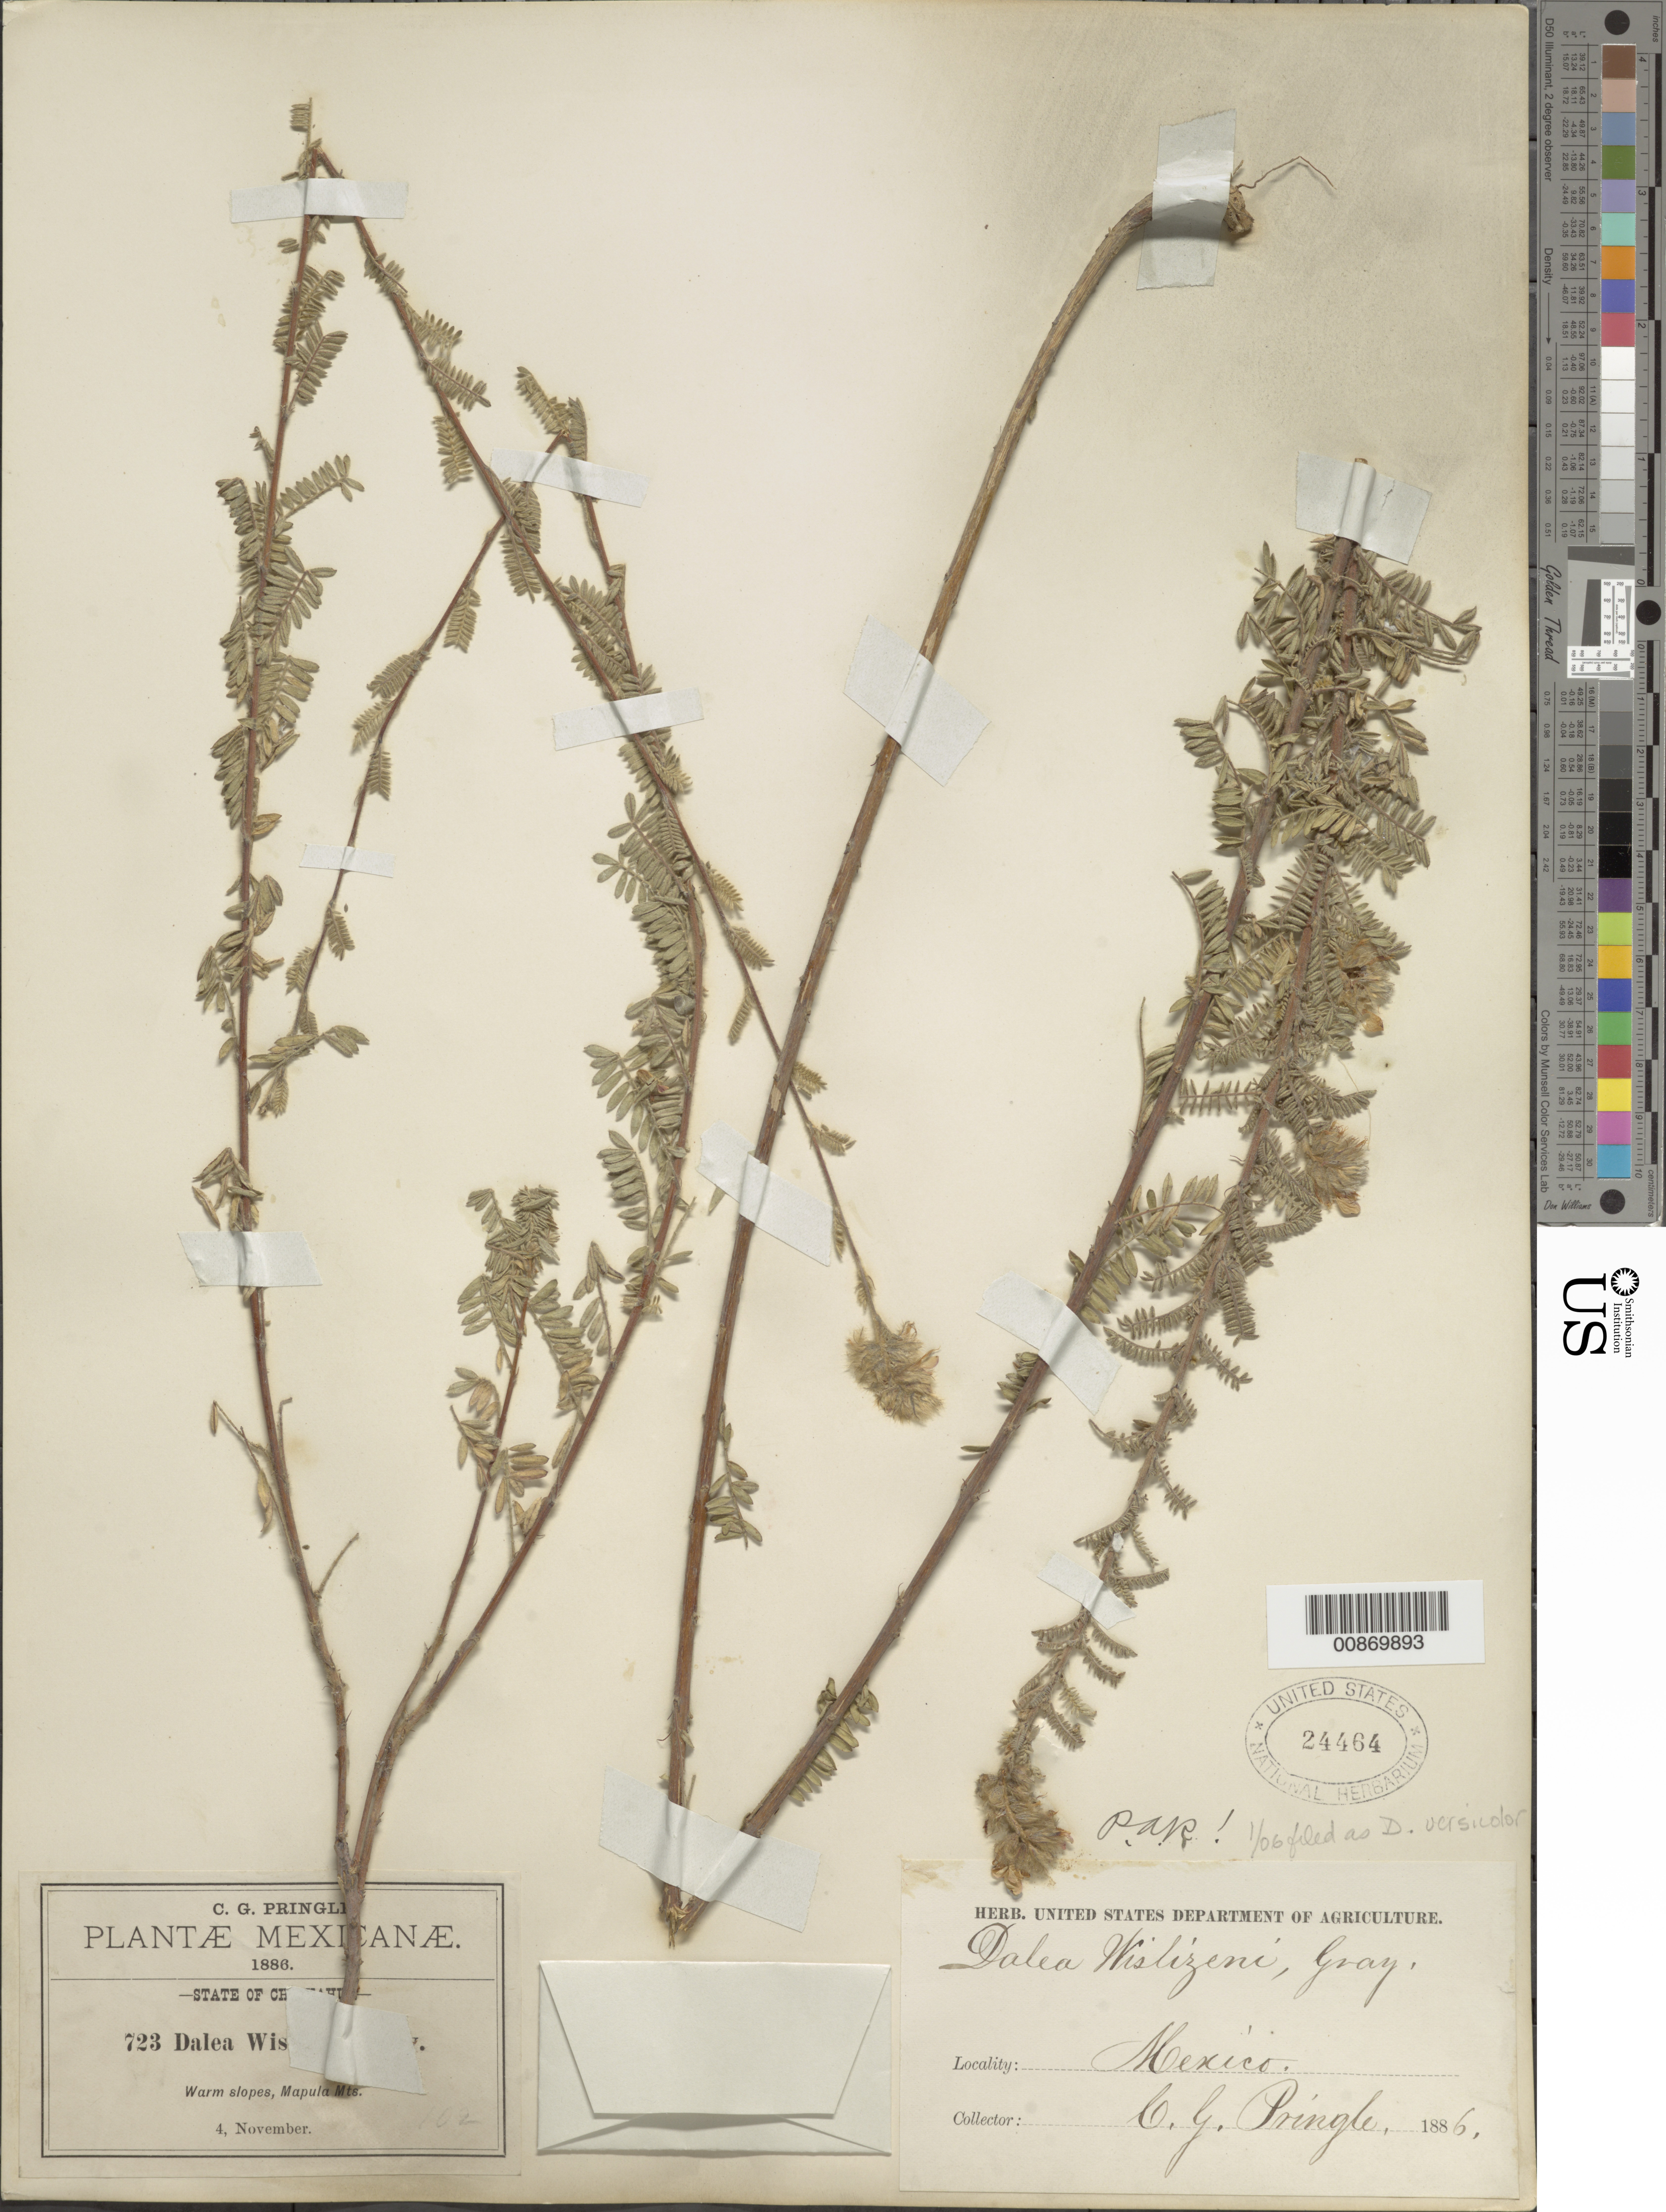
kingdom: Plantae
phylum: Tracheophyta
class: Magnoliopsida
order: Fabales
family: Fabaceae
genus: Dalea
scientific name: Dalea versicolor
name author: Zucc.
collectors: C. G. Pringle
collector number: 723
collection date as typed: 04 Nov 1886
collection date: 1886-11-04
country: Mexico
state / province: Chihuahua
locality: Mapula Mts., Chihuahua.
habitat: Warm slopes.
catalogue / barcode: US 24464